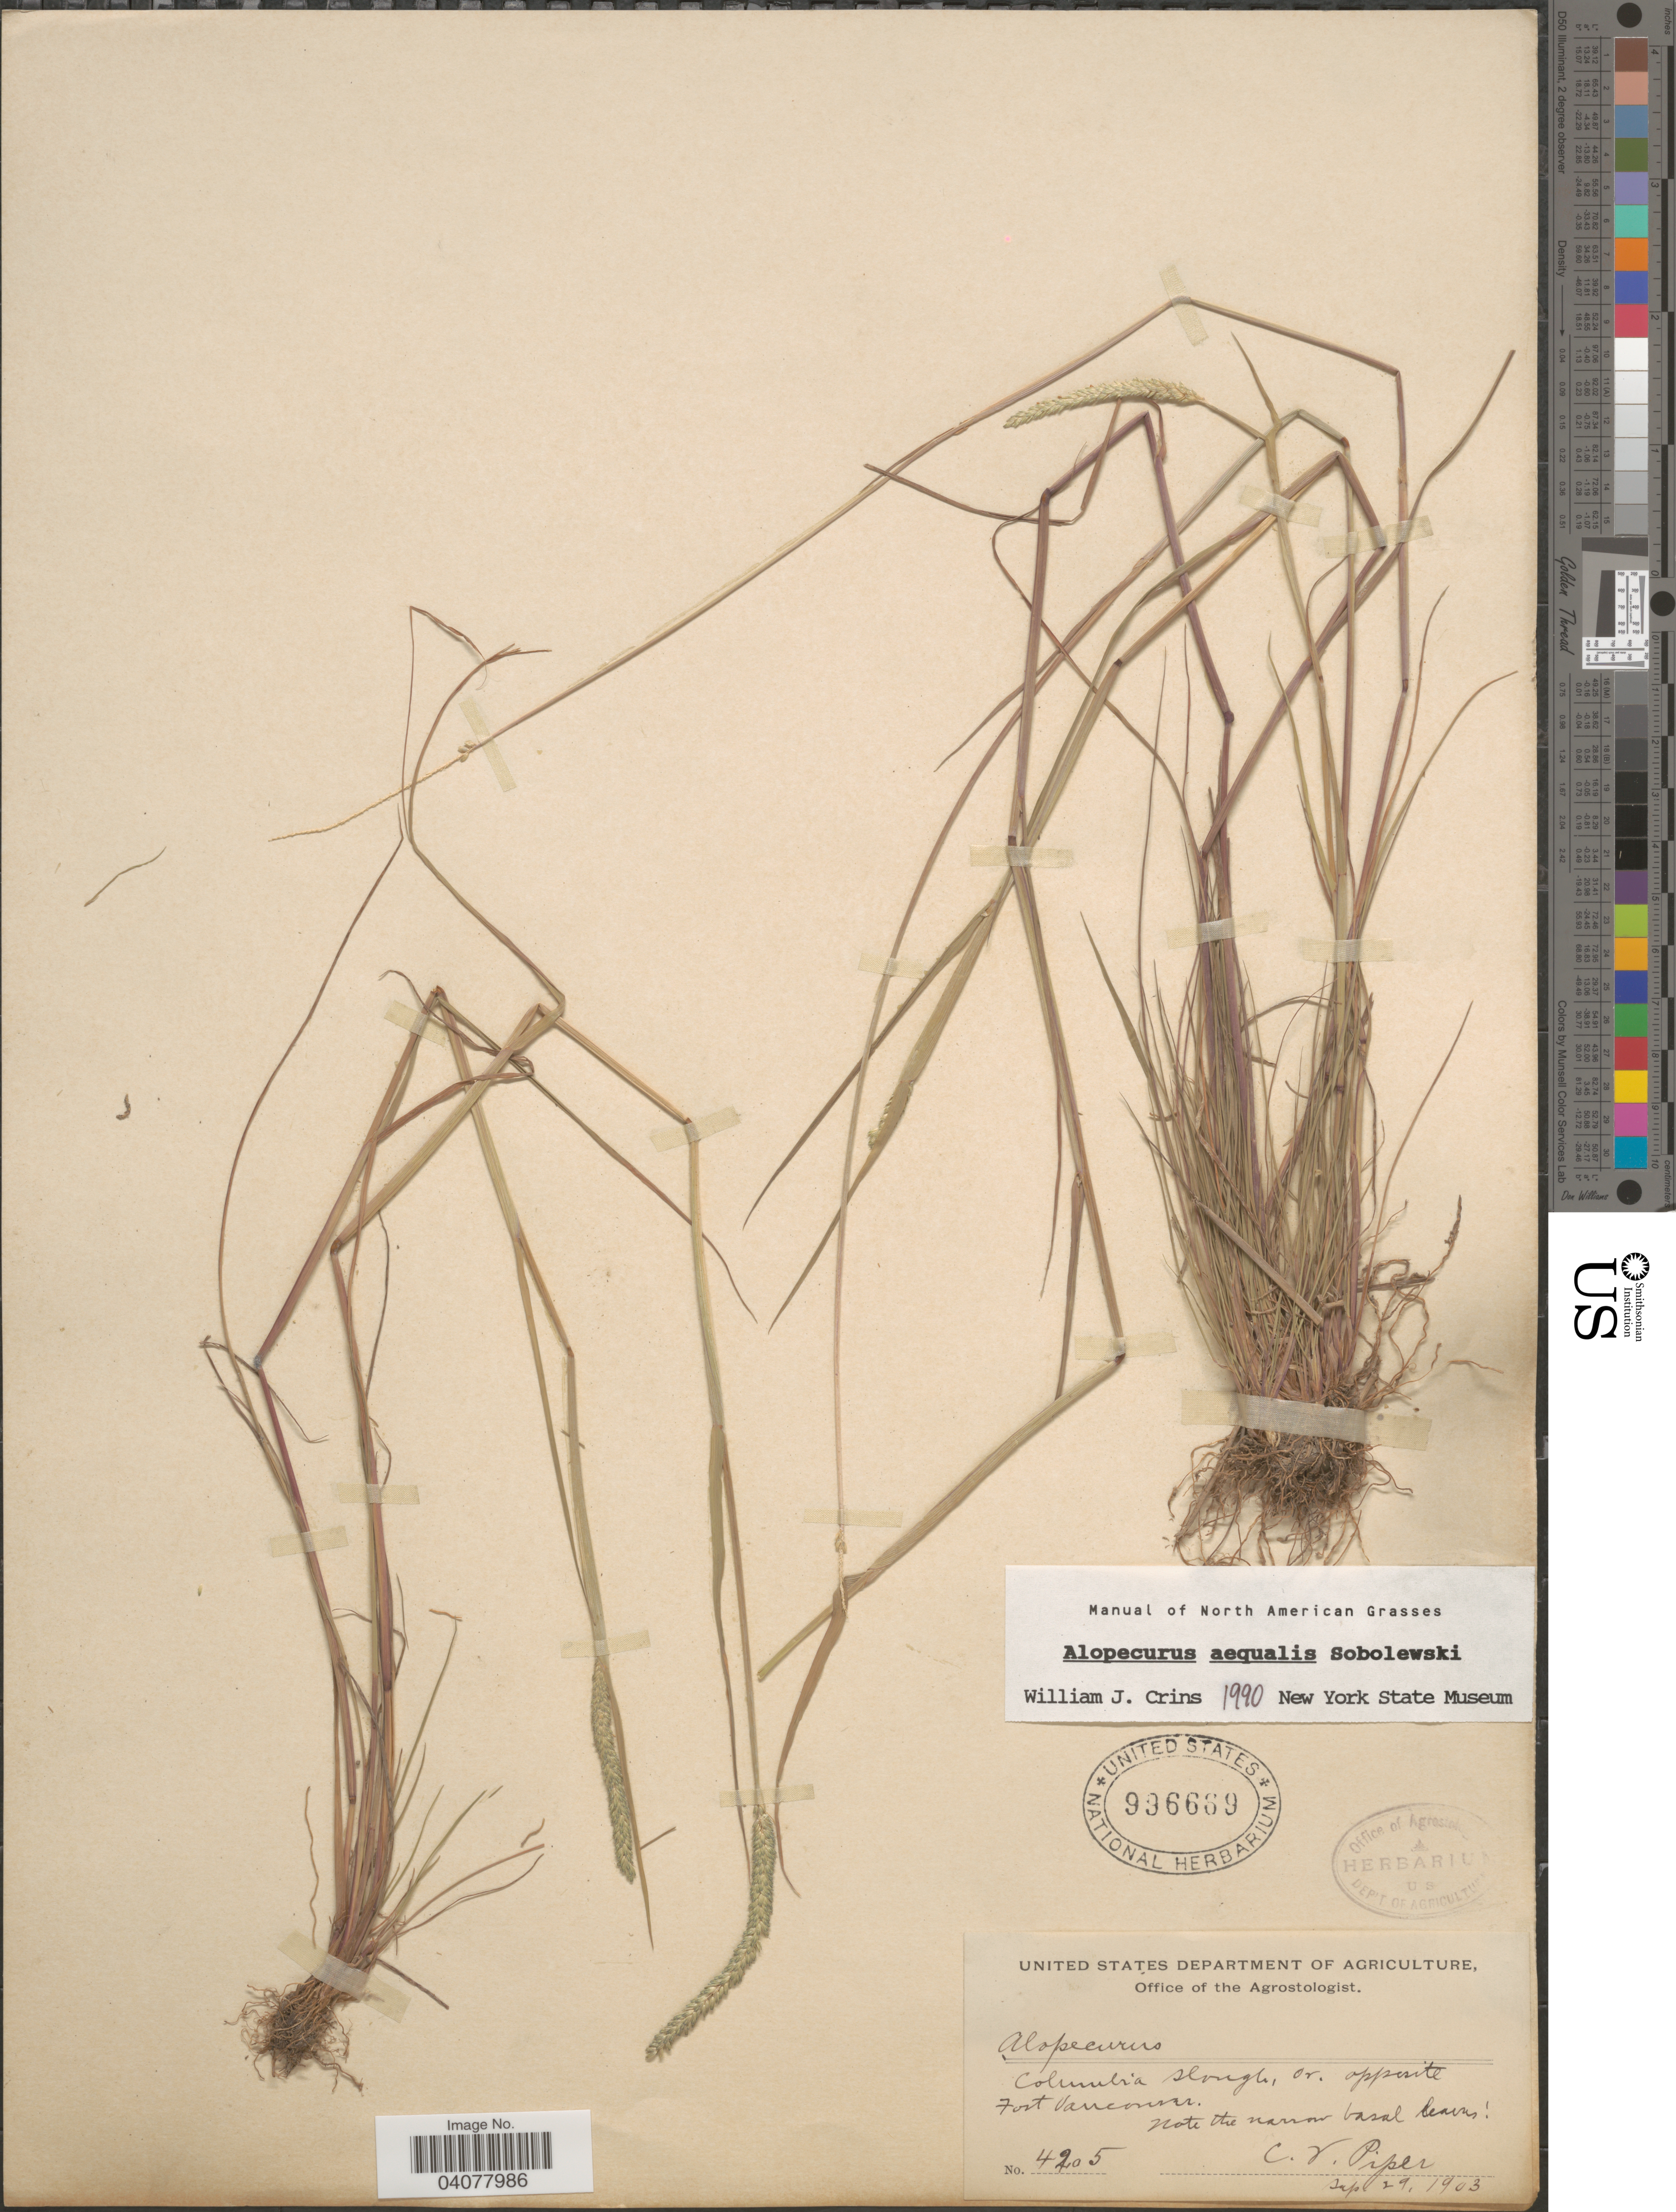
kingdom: Plantae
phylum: Tracheophyta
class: Liliopsida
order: Poales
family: Poaceae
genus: Alopecurus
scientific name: Alopecurus aequalis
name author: Sobol.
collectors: C. V. Piper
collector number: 4205*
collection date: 1903-09-29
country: Canada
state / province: British Columbia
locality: Columbia slough, or. opposite Fort Vancouver.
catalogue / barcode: US 996669